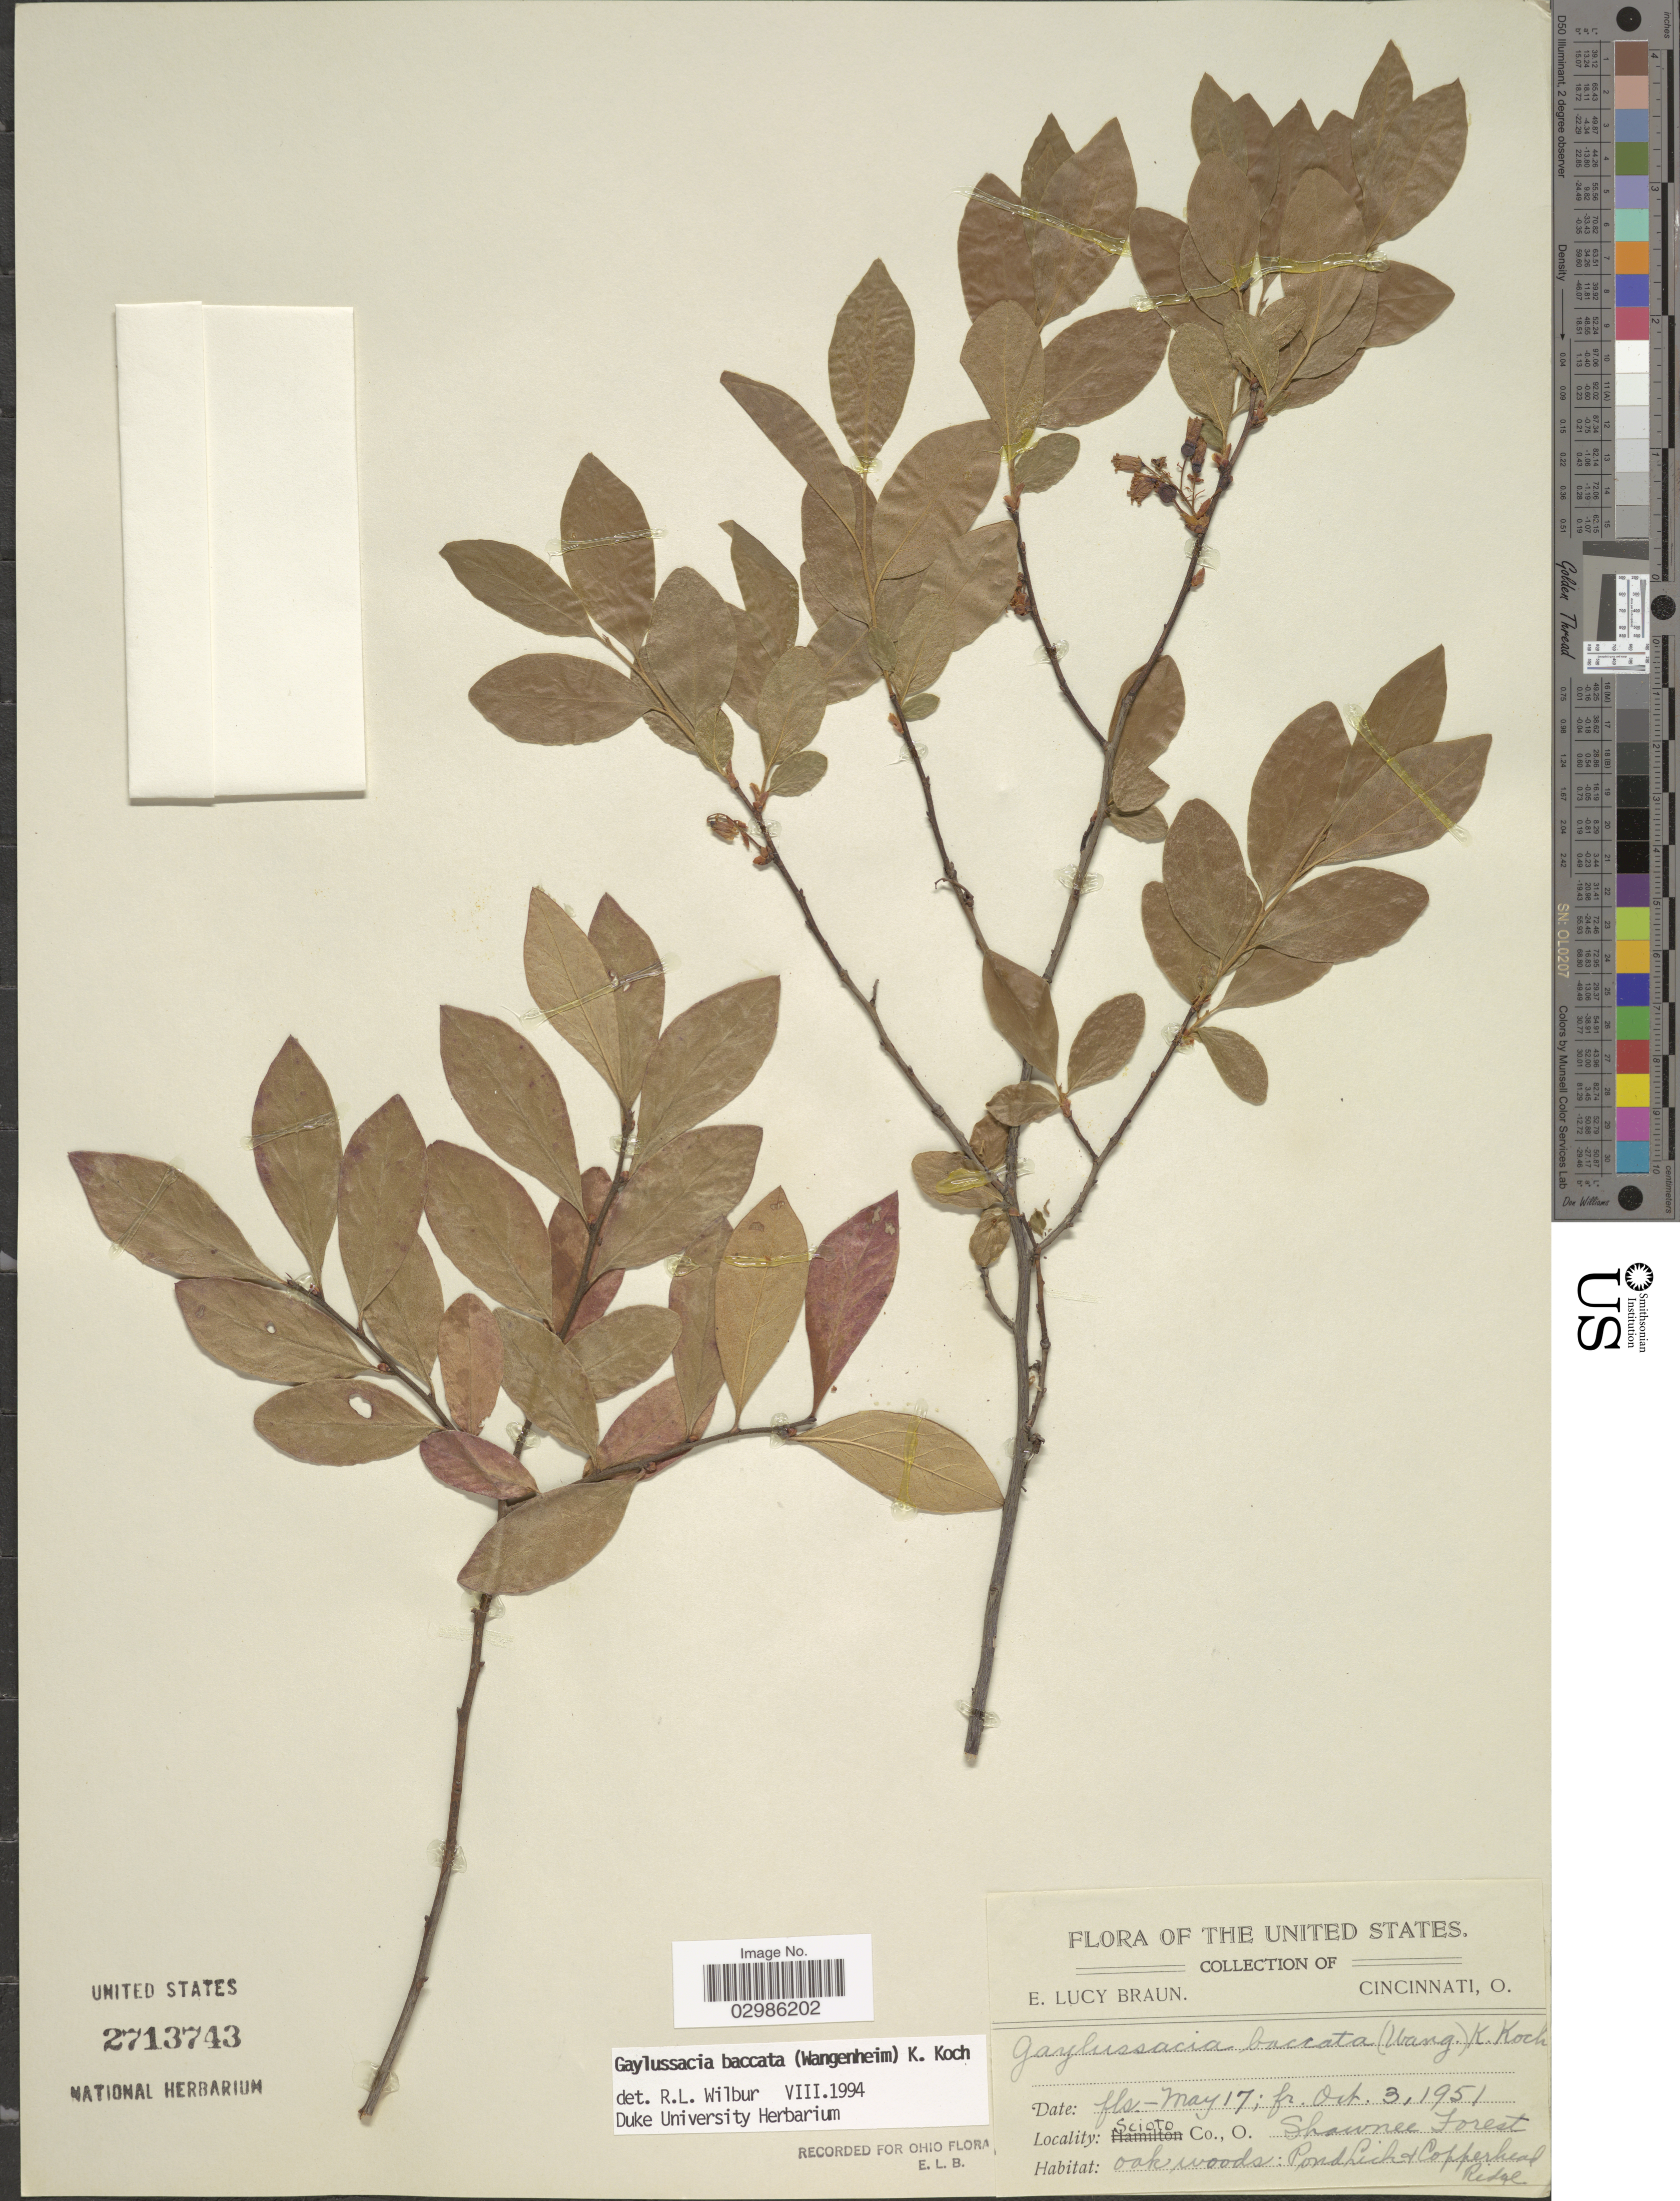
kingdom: Plantae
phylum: Tracheophyta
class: Magnoliopsida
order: Ericales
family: Ericaceae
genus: Gaylussacia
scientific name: Gaylussacia baccata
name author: (Wangenh.) K. Koch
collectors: E. L. Braun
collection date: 1951-05-17/1951-10-03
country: United States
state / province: Ohio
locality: Scioto Co., Shawnee Forest oak woods; Pond Licht & Copperhead Ridge.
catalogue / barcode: US 2713743